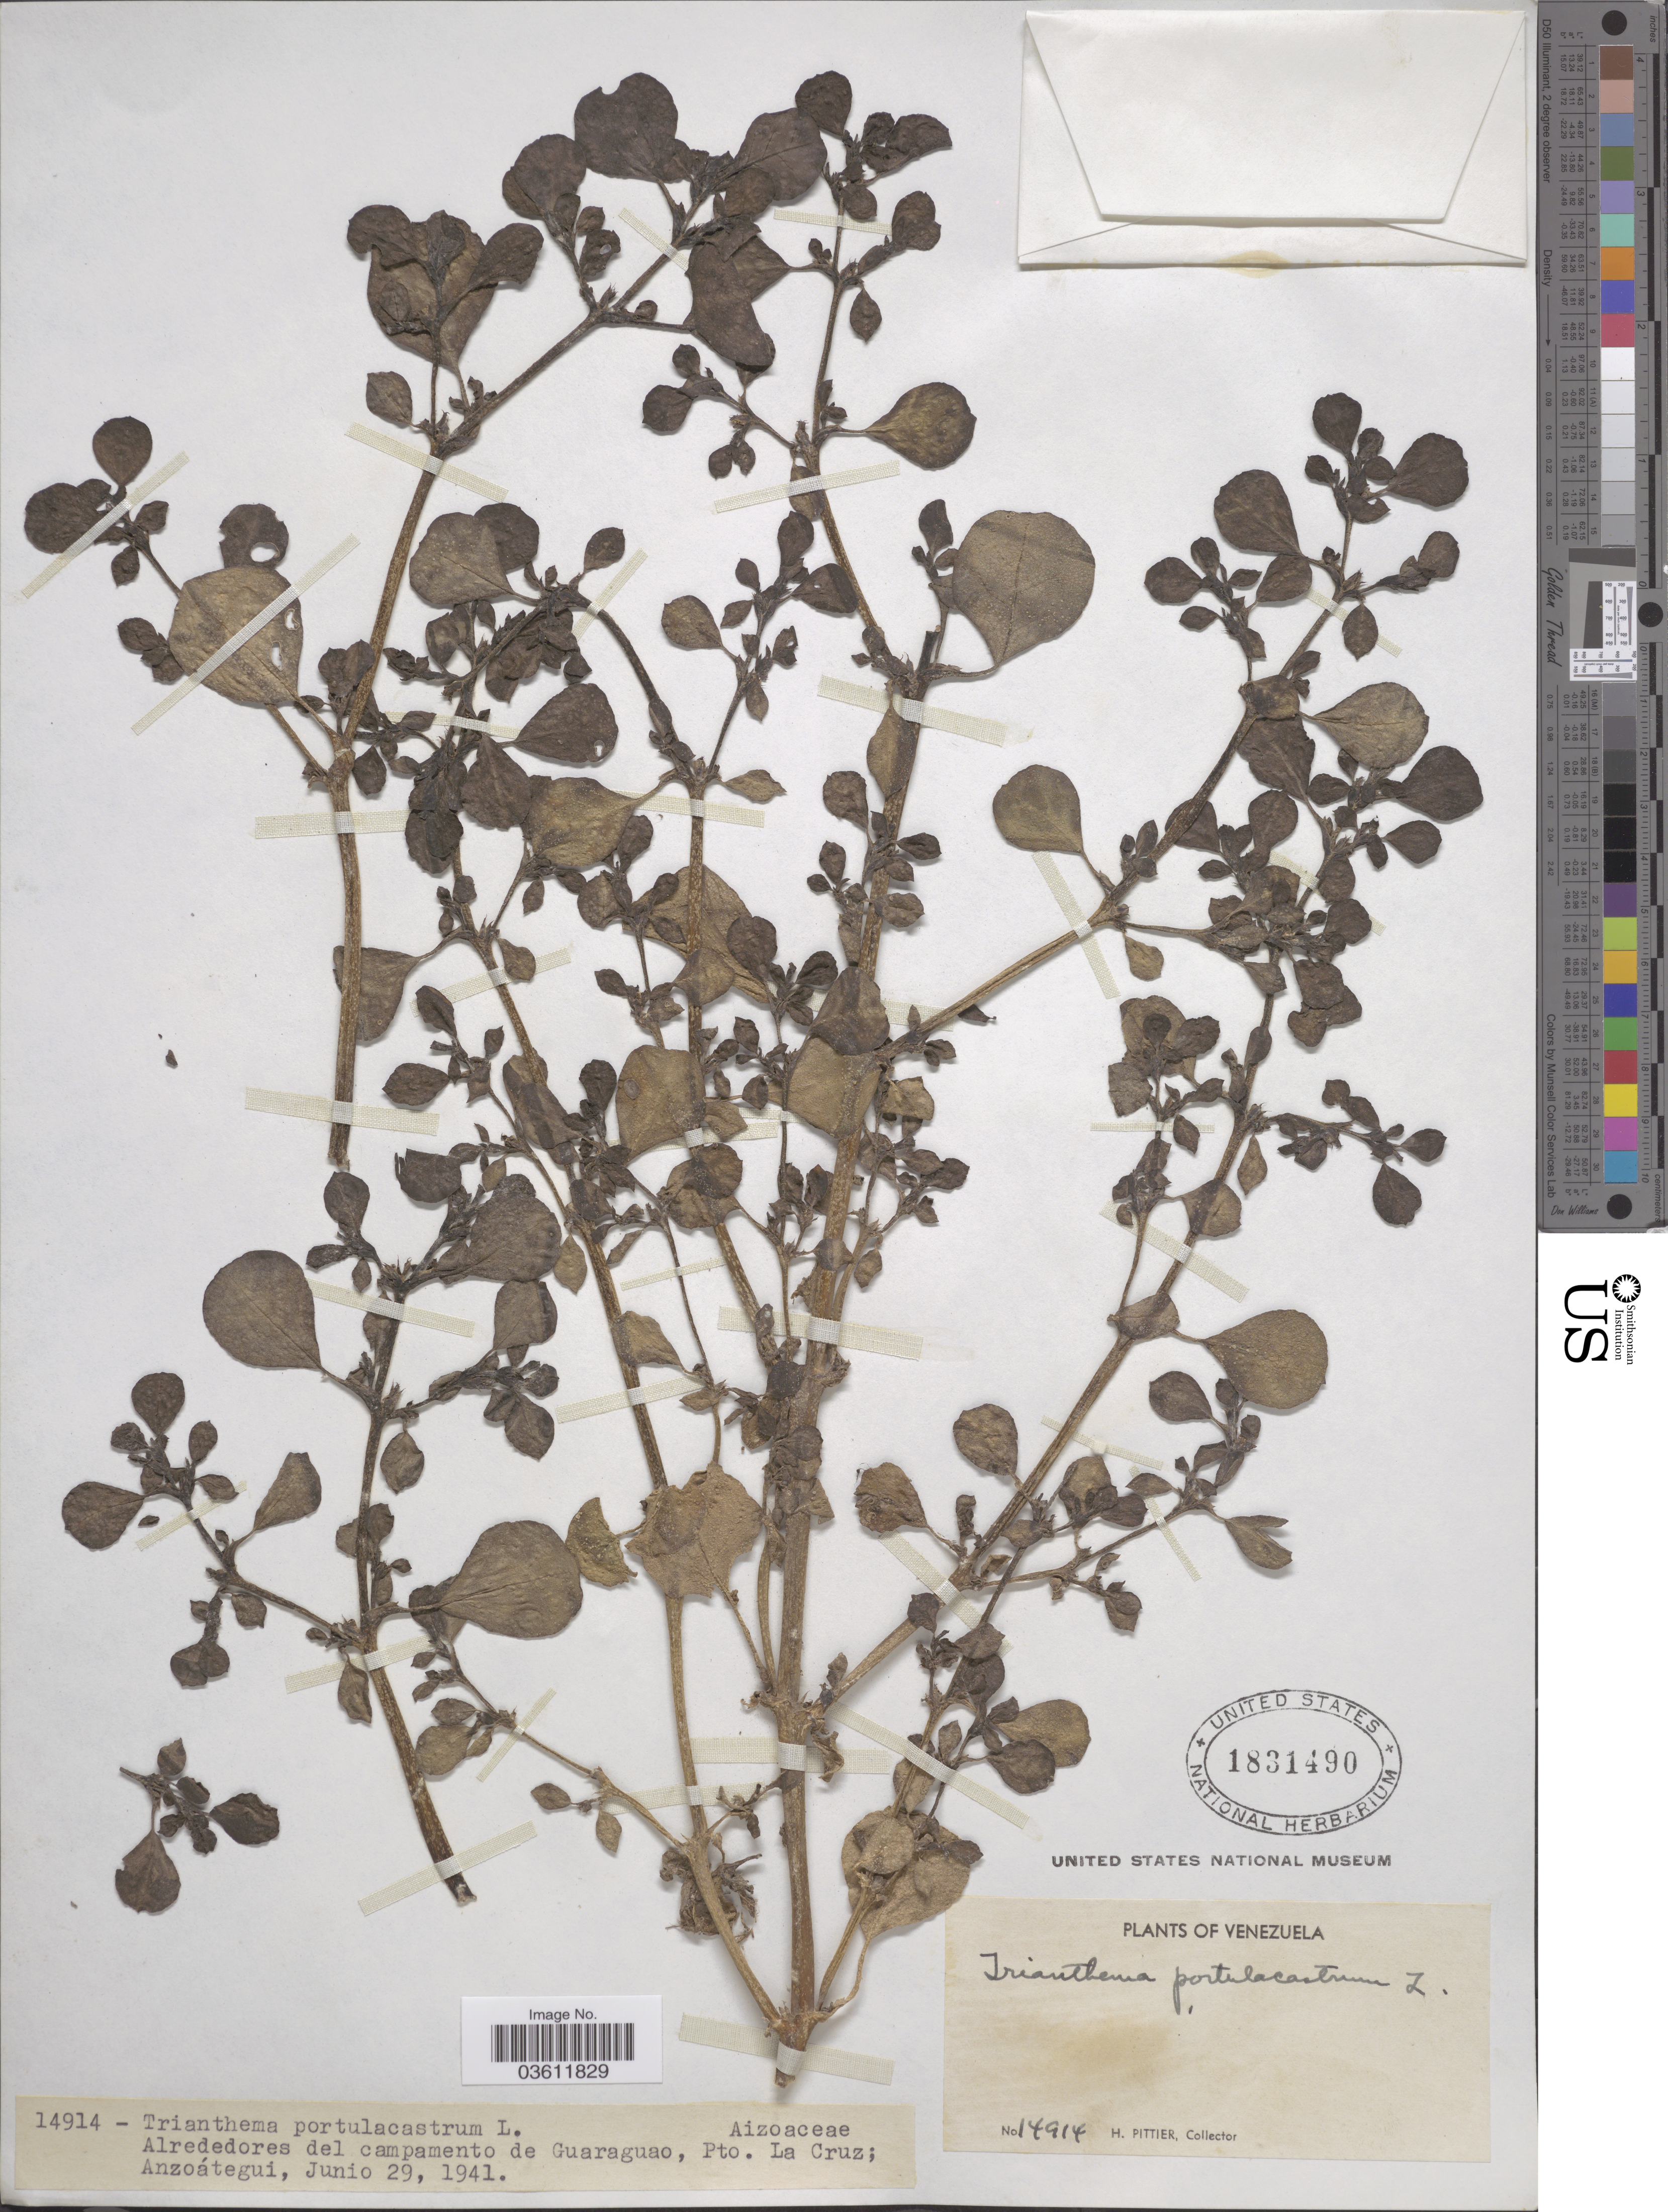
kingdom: Plantae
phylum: Tracheophyta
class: Magnoliopsida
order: Caryophyllales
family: Aizoaceae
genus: Trianthema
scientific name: Trianthema portulacastrum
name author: L.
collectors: H. F. Pittier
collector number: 14914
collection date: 1941-06-29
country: Venezuela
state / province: Anzoategui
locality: Alrededores del campamento de Guaraguao, Pto. La Cruz.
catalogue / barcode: US 1831490